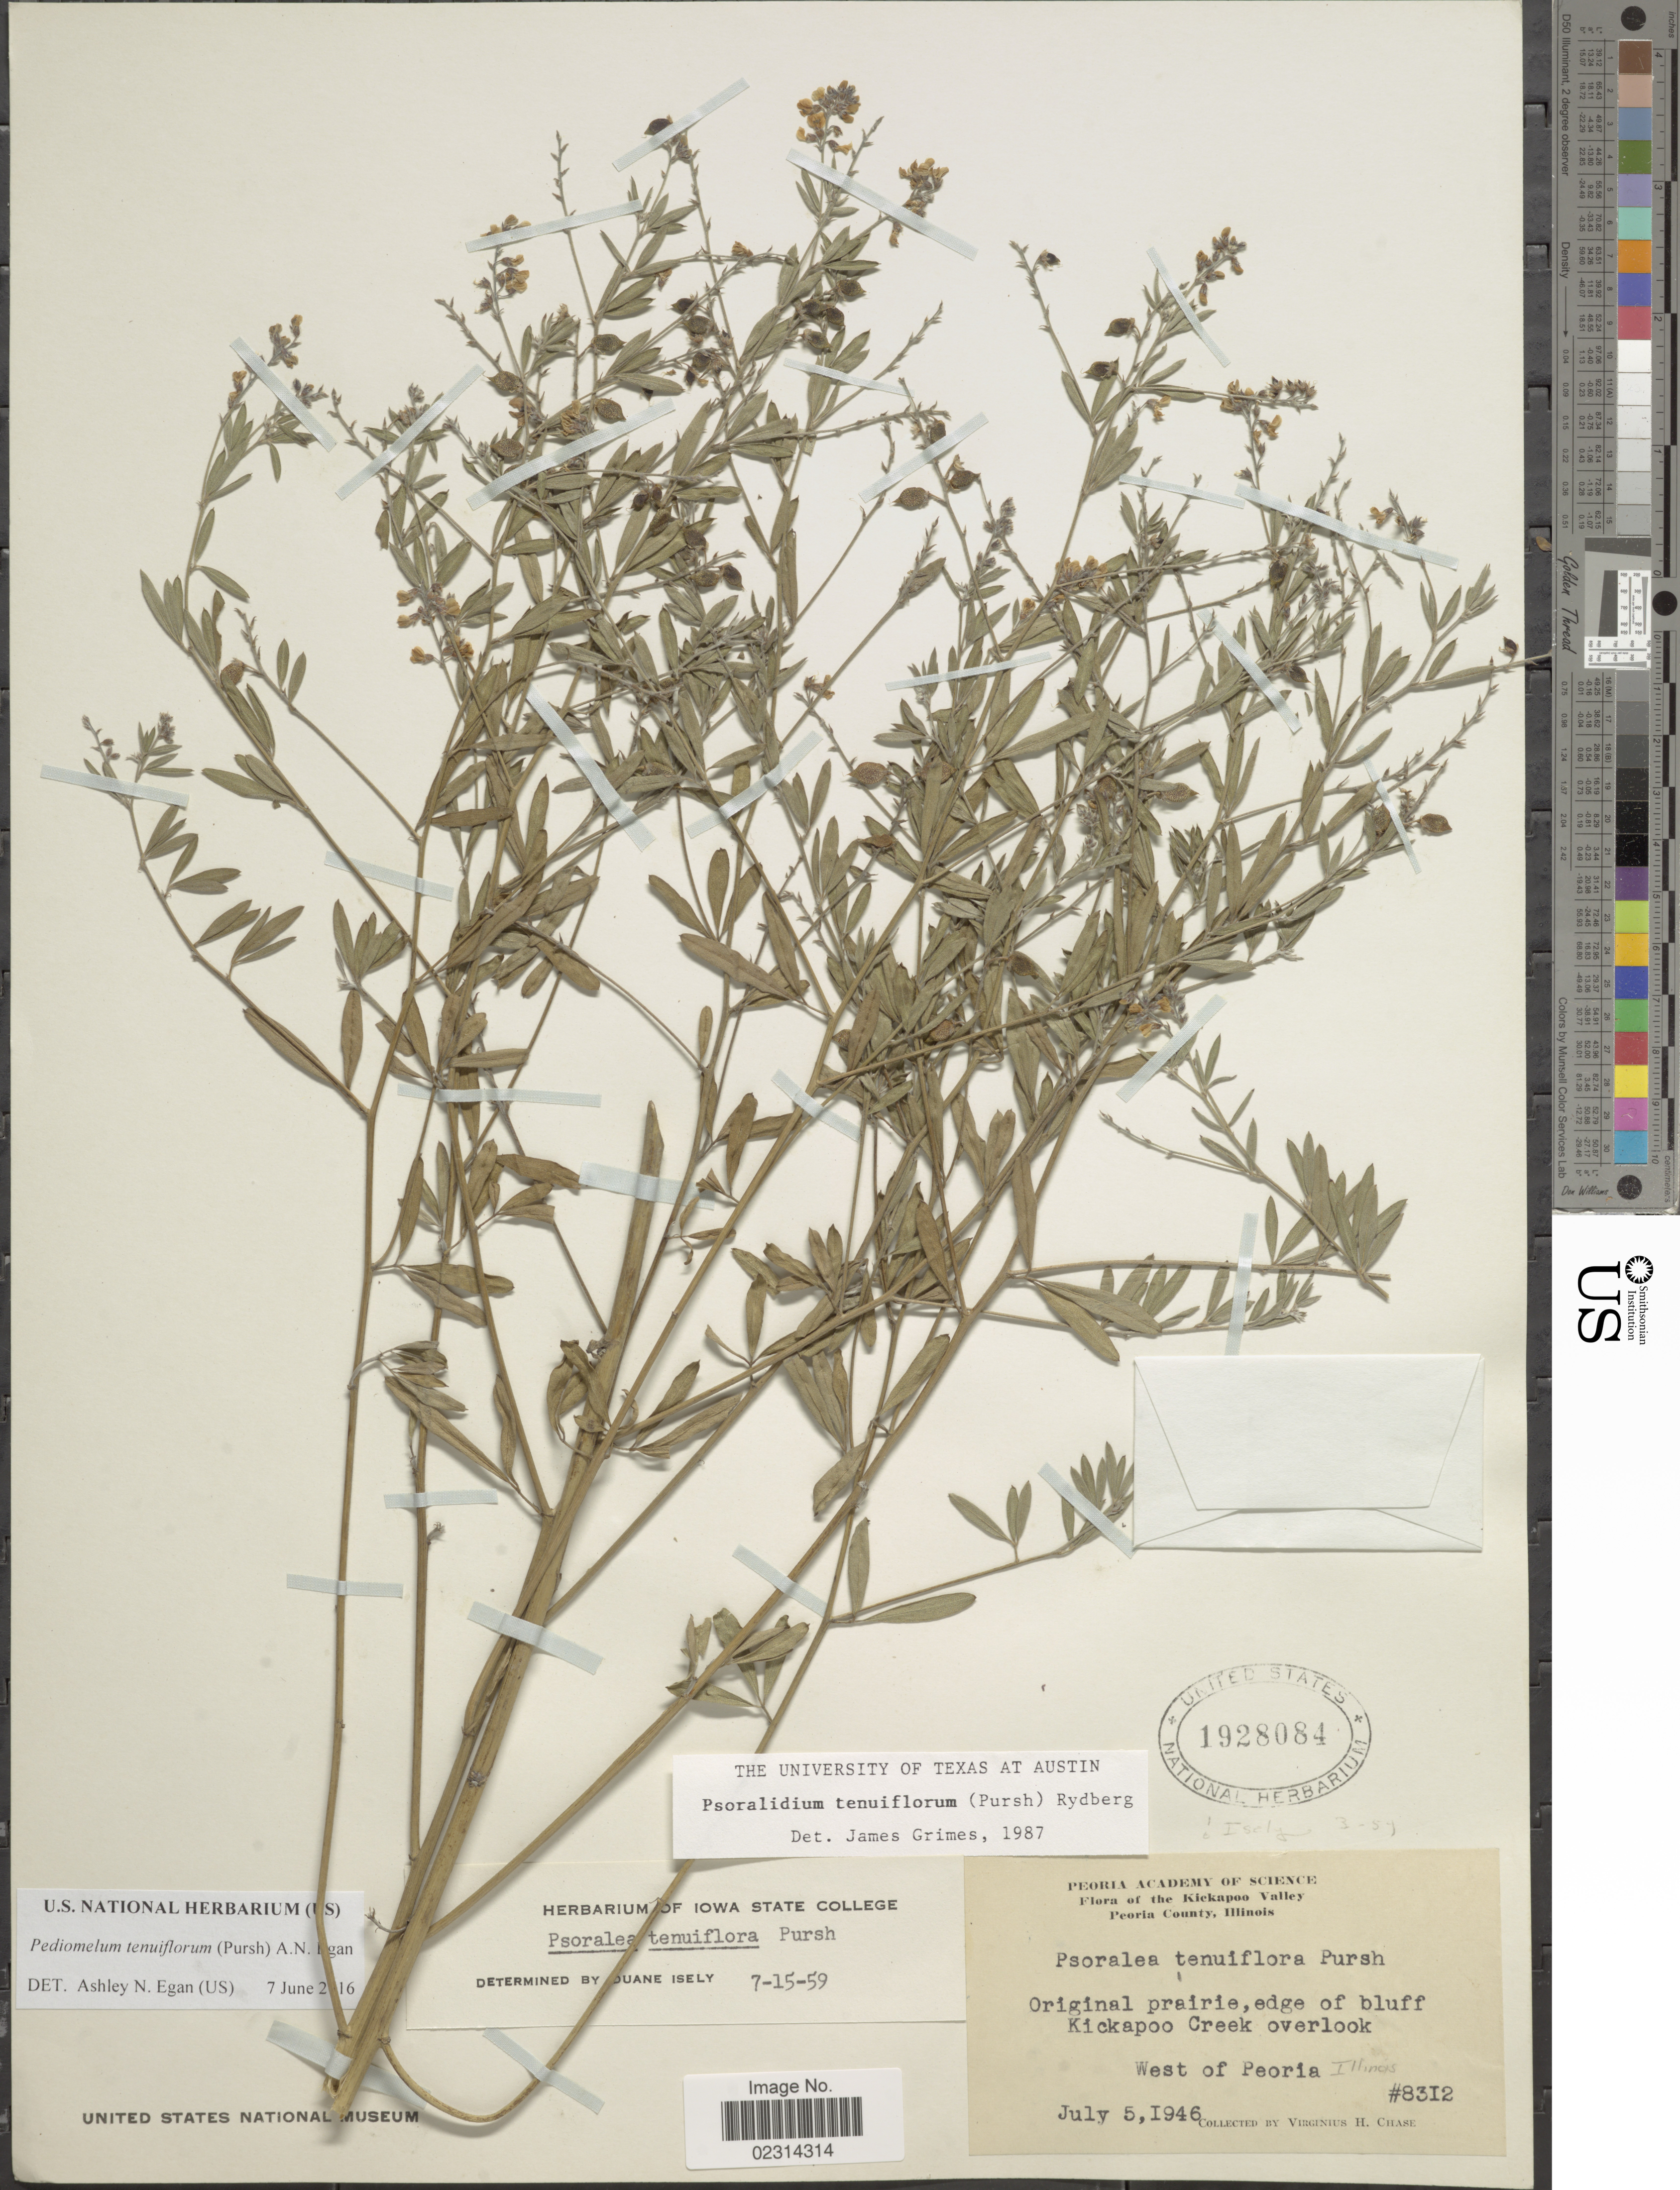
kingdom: Plantae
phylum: Tracheophyta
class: Magnoliopsida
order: Fabales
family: Fabaceae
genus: Psoralidium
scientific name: Psoralidium tenuiflorum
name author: (Pursh) Rydb.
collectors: V. H. Chase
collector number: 8312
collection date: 1946-07-05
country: United States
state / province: Illinois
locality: Kickapoo Valley. Peoria County. Kickapoo Creek overlook. West of Peoria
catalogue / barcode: US 1928084